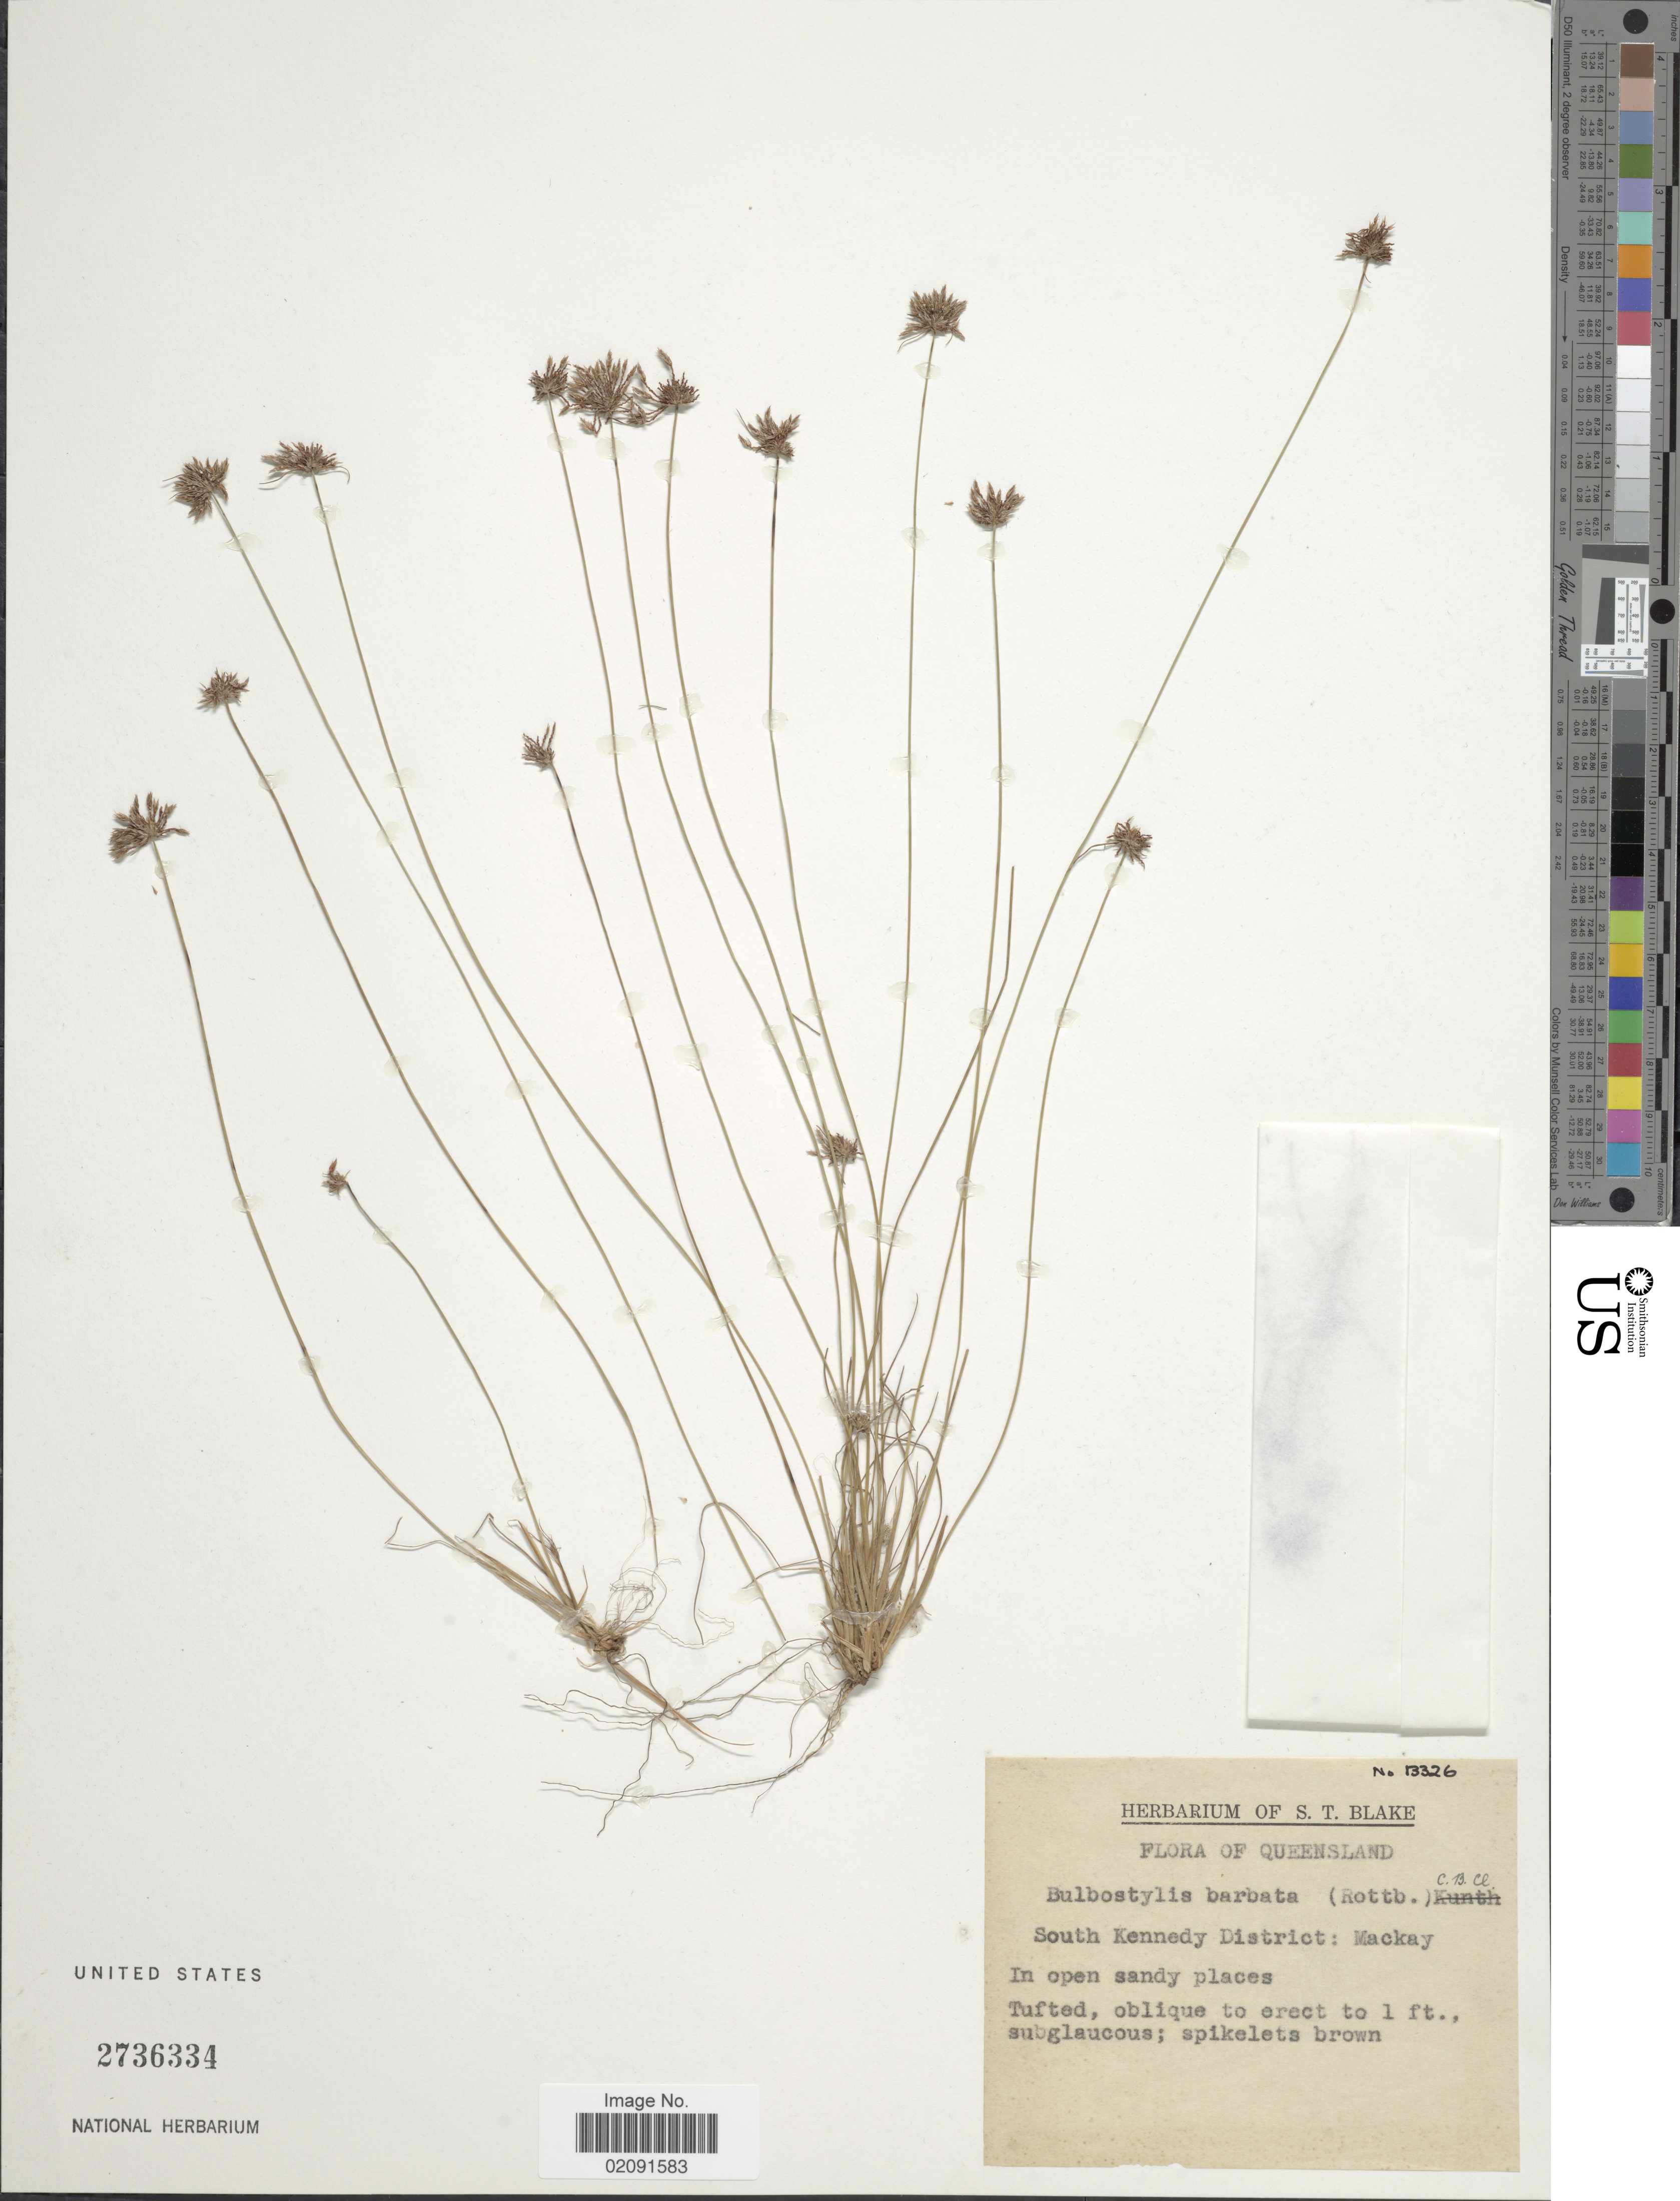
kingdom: Plantae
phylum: Tracheophyta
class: Liliopsida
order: Poales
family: Cyperaceae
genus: Bulbostylis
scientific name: Bulbostylis barbata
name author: (Rottb.) C.B. Clarke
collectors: S. T. Blake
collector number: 13326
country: Australia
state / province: Queensland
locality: South Kennedy District: Mackay, in open sandy places.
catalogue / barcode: US 2736334